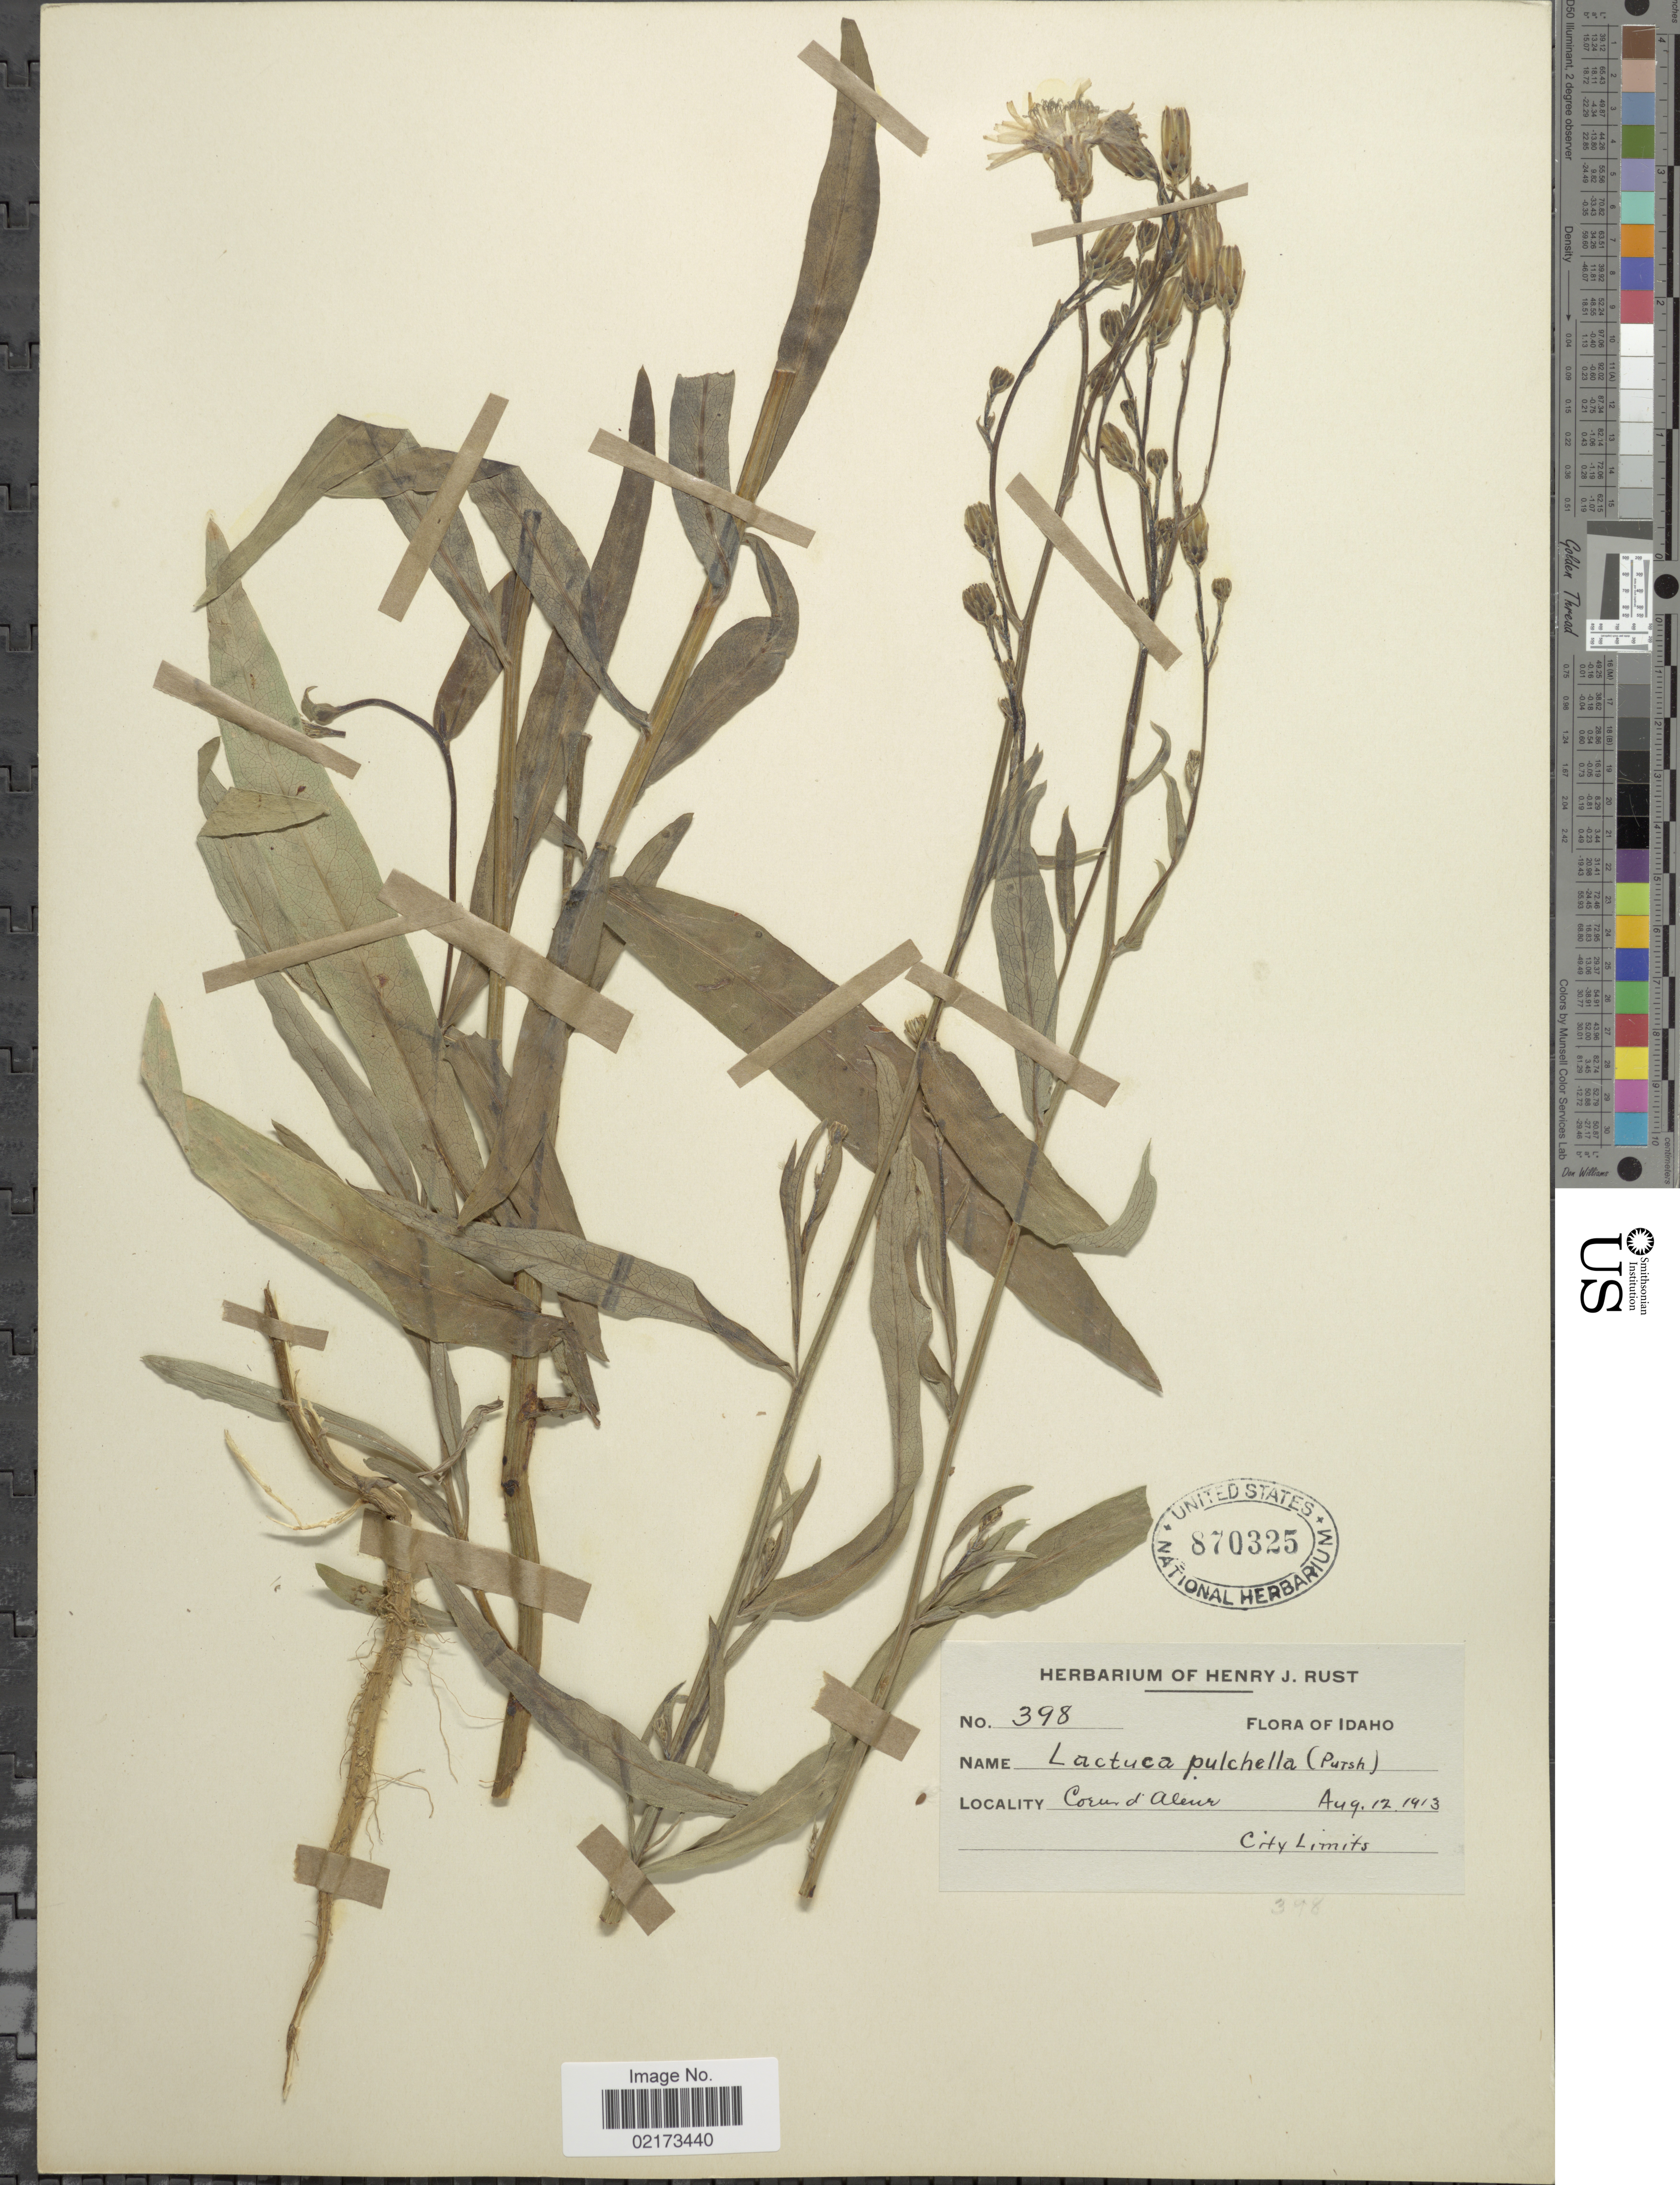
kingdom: Plantae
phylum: Tracheophyta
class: Magnoliopsida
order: Asterales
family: Asteraceae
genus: Lactuca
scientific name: Lactuca tatarica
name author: (L.) C.A. Mey.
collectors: ex herb. Henry J. Rust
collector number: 398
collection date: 1913-08-12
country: United States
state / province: Idaho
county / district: Kootenai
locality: Coeur d'Alene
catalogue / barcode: US 870325